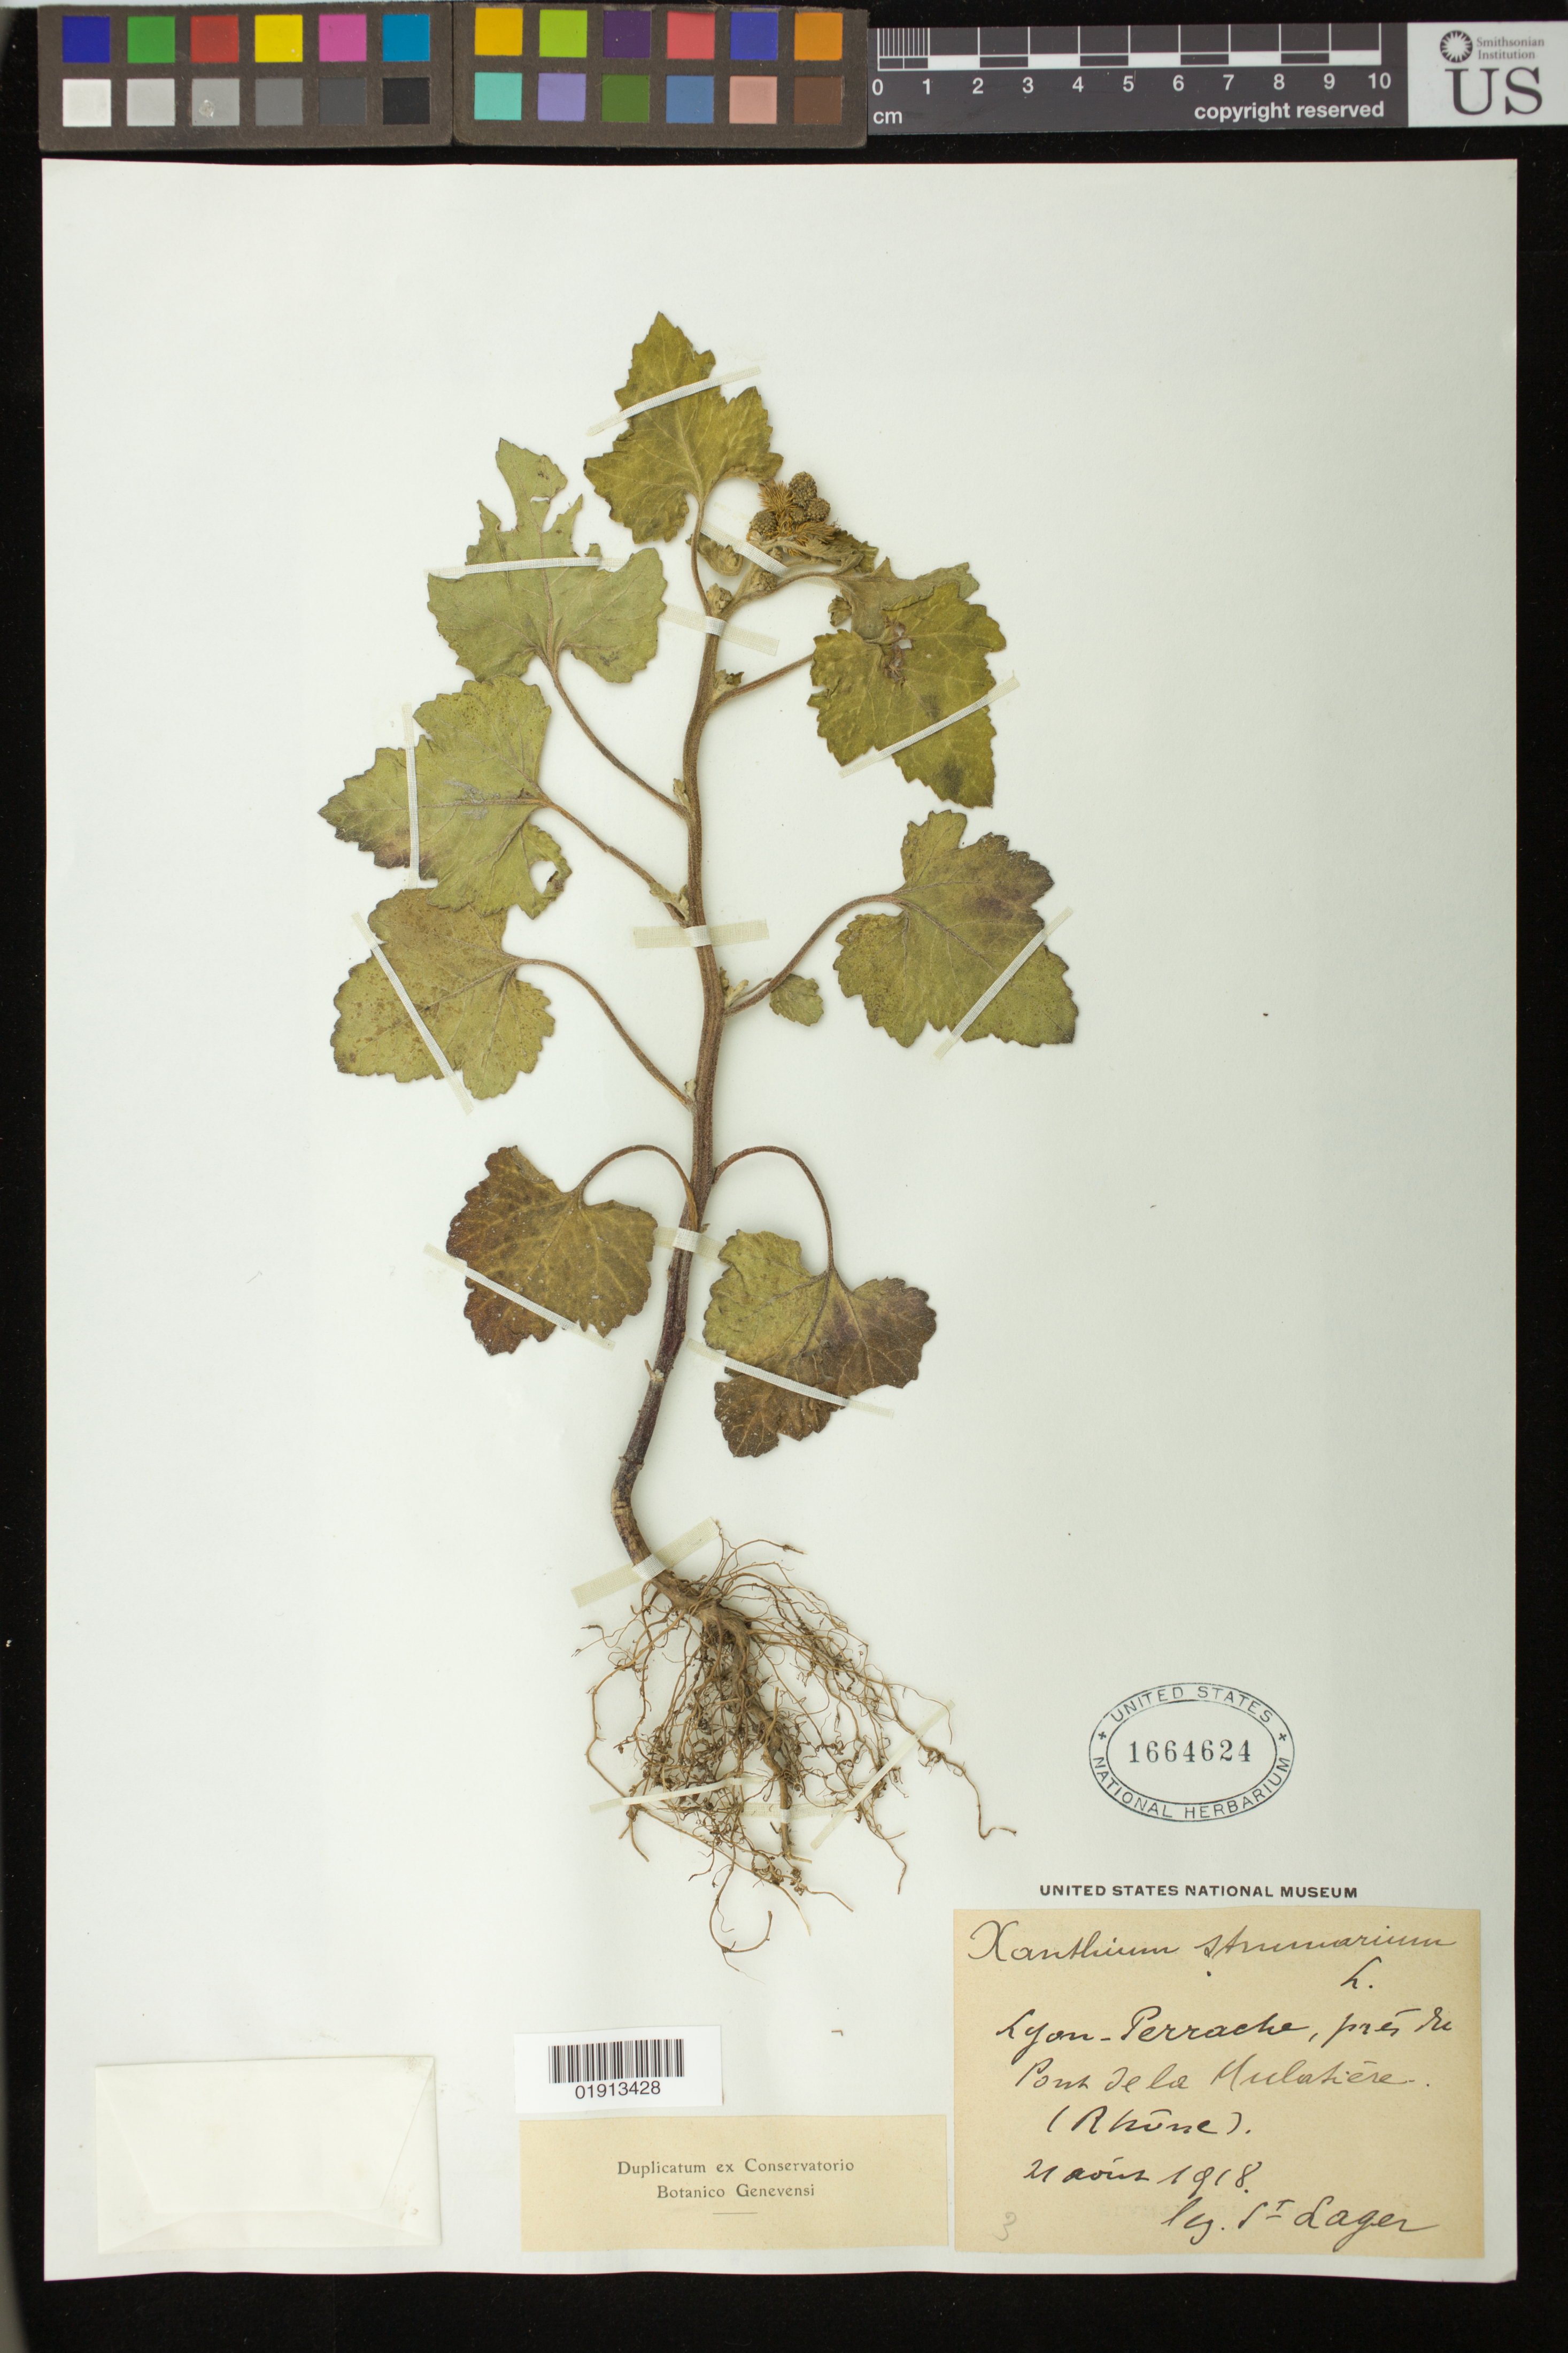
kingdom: Plantae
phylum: Tracheophyta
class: Magnoliopsida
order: Asterales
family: Asteraceae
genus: Xanthium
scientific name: Xanthium strumarium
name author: L.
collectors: J. B. Saint-Lager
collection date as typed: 21 Aout 1918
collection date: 1918-08-21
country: France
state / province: Auvergne-Rhône-Alpes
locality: Lyon-Perrache, pres du Pont de la Mulatiere, Rhône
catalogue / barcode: US 1664624